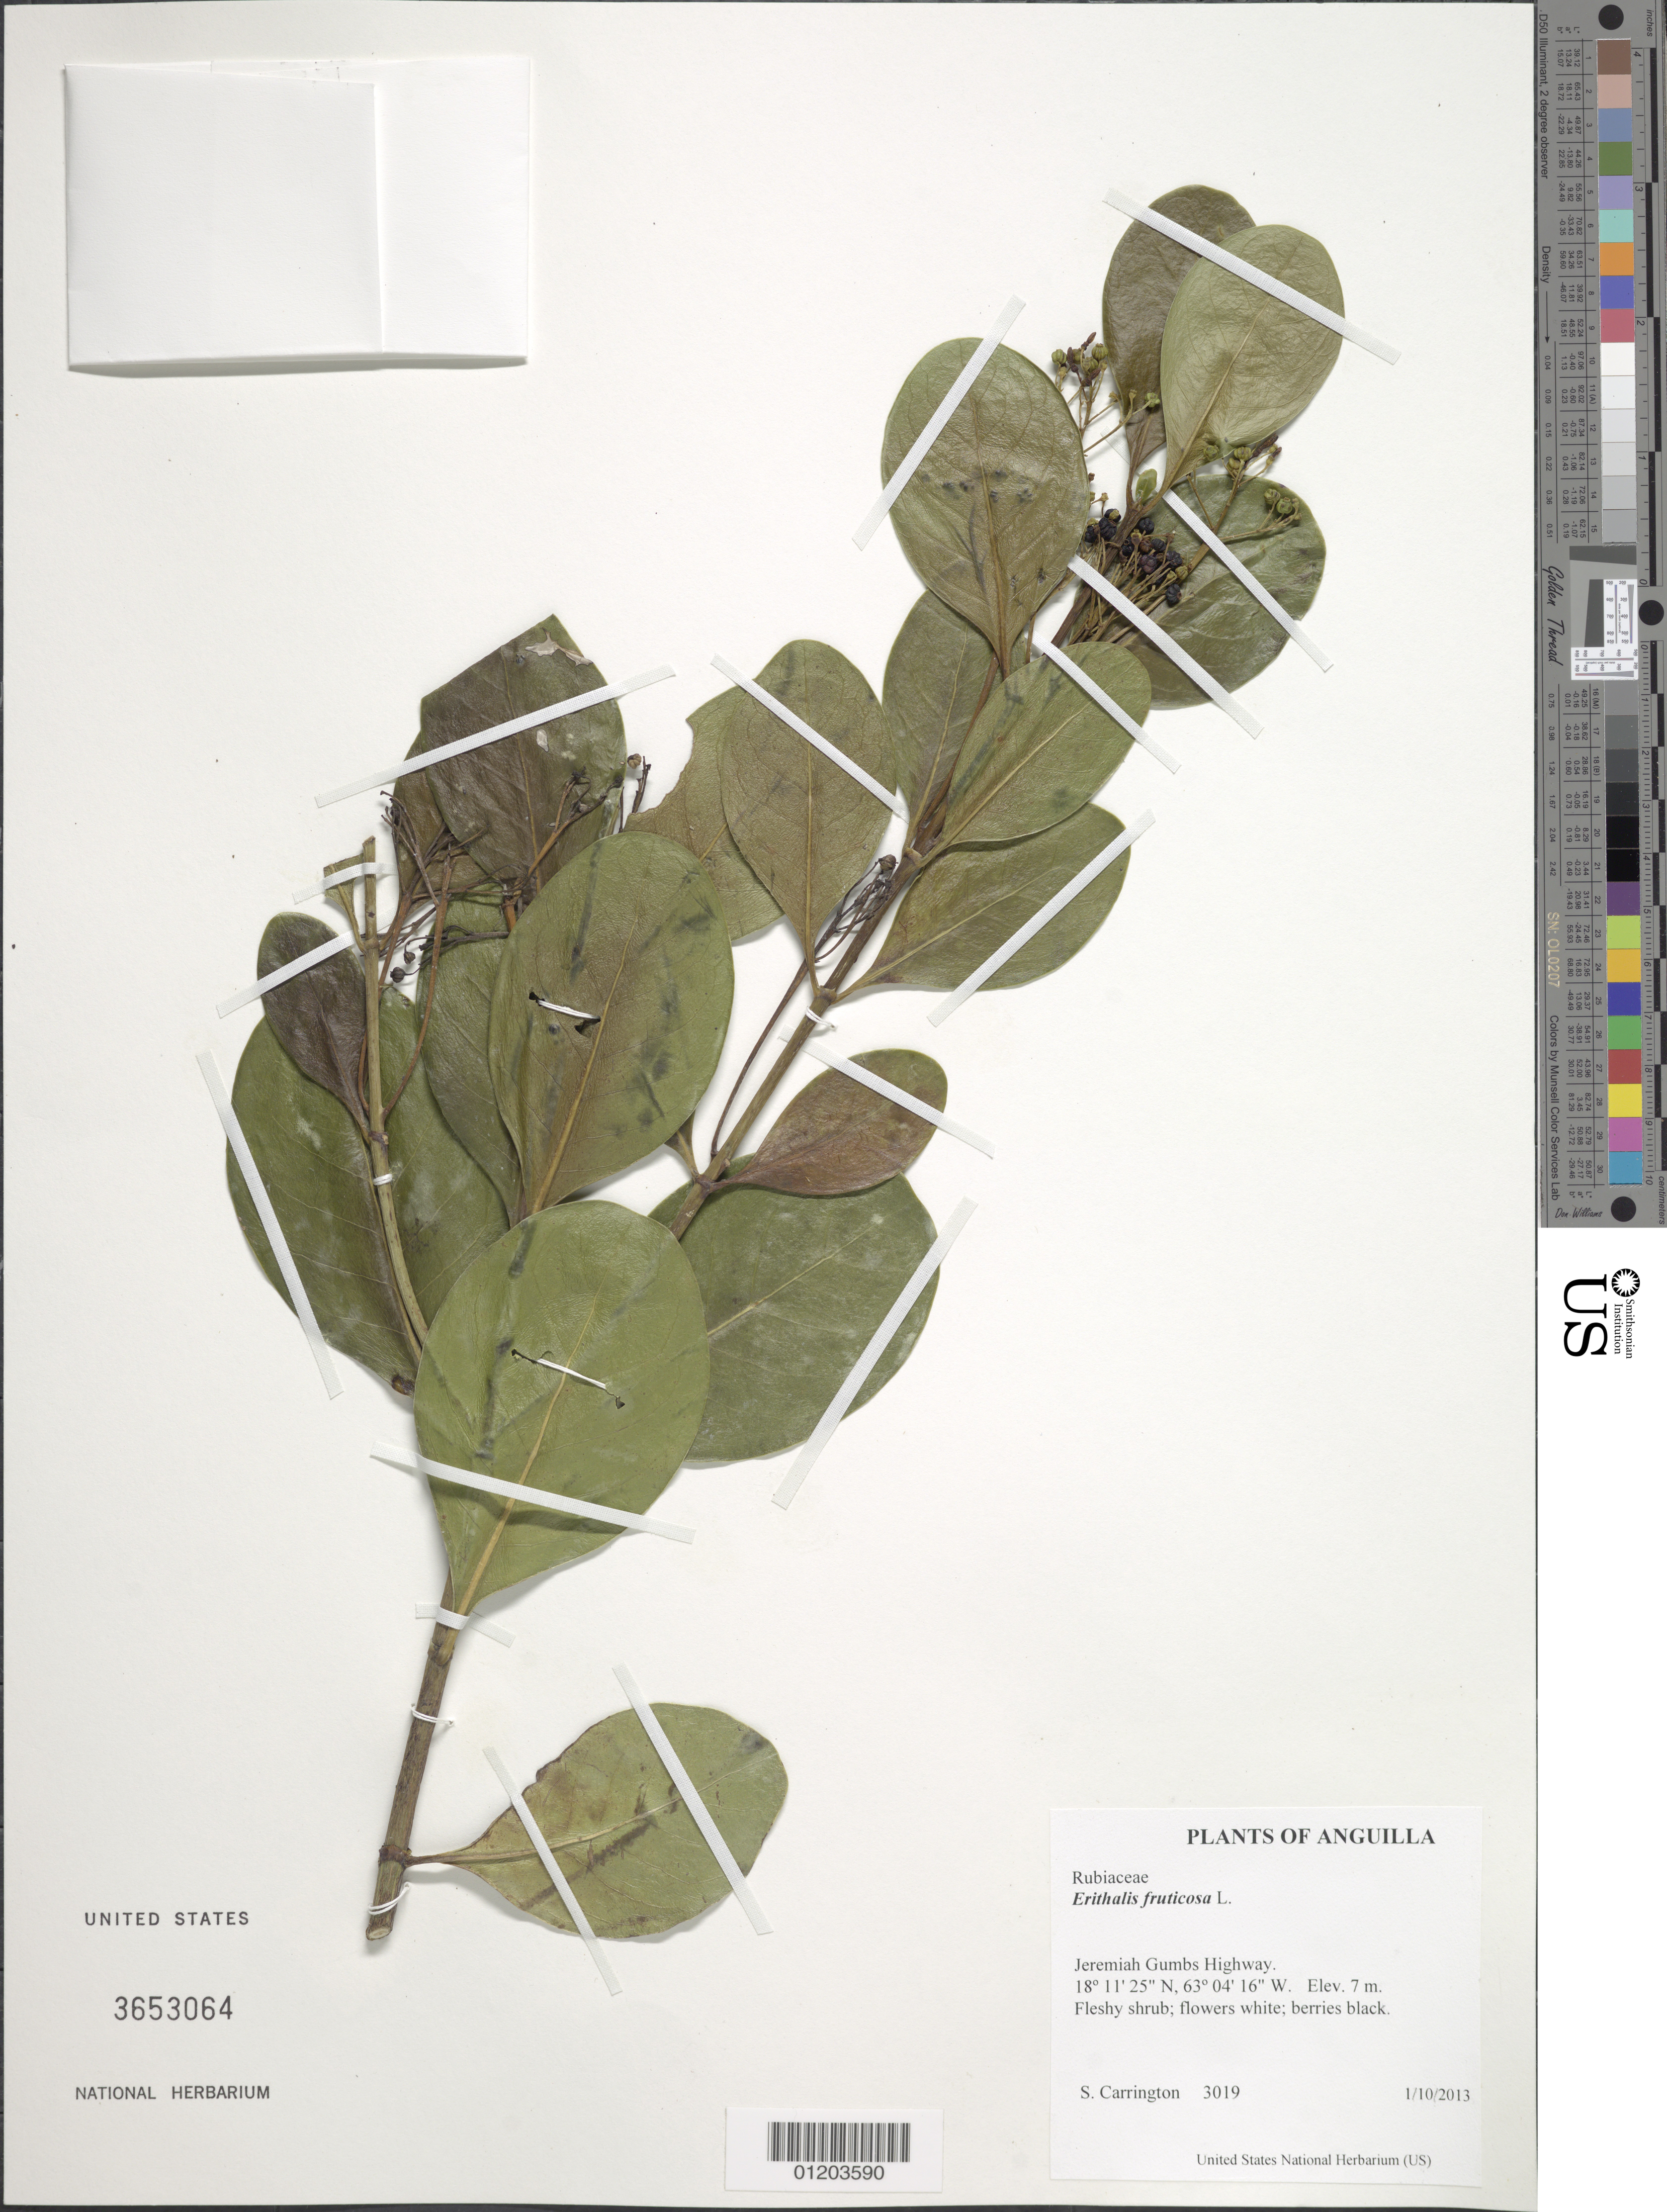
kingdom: Plantae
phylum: Tracheophyta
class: Magnoliopsida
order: Gentianales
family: Rubiaceae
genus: Erithalis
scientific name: Erithalis fruticosa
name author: L.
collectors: C. M. S. Carrington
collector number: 3019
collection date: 2013-01-10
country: Anguilla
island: Anguilla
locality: Jeremiah Gumbs Highway.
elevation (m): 7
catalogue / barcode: US 3653064